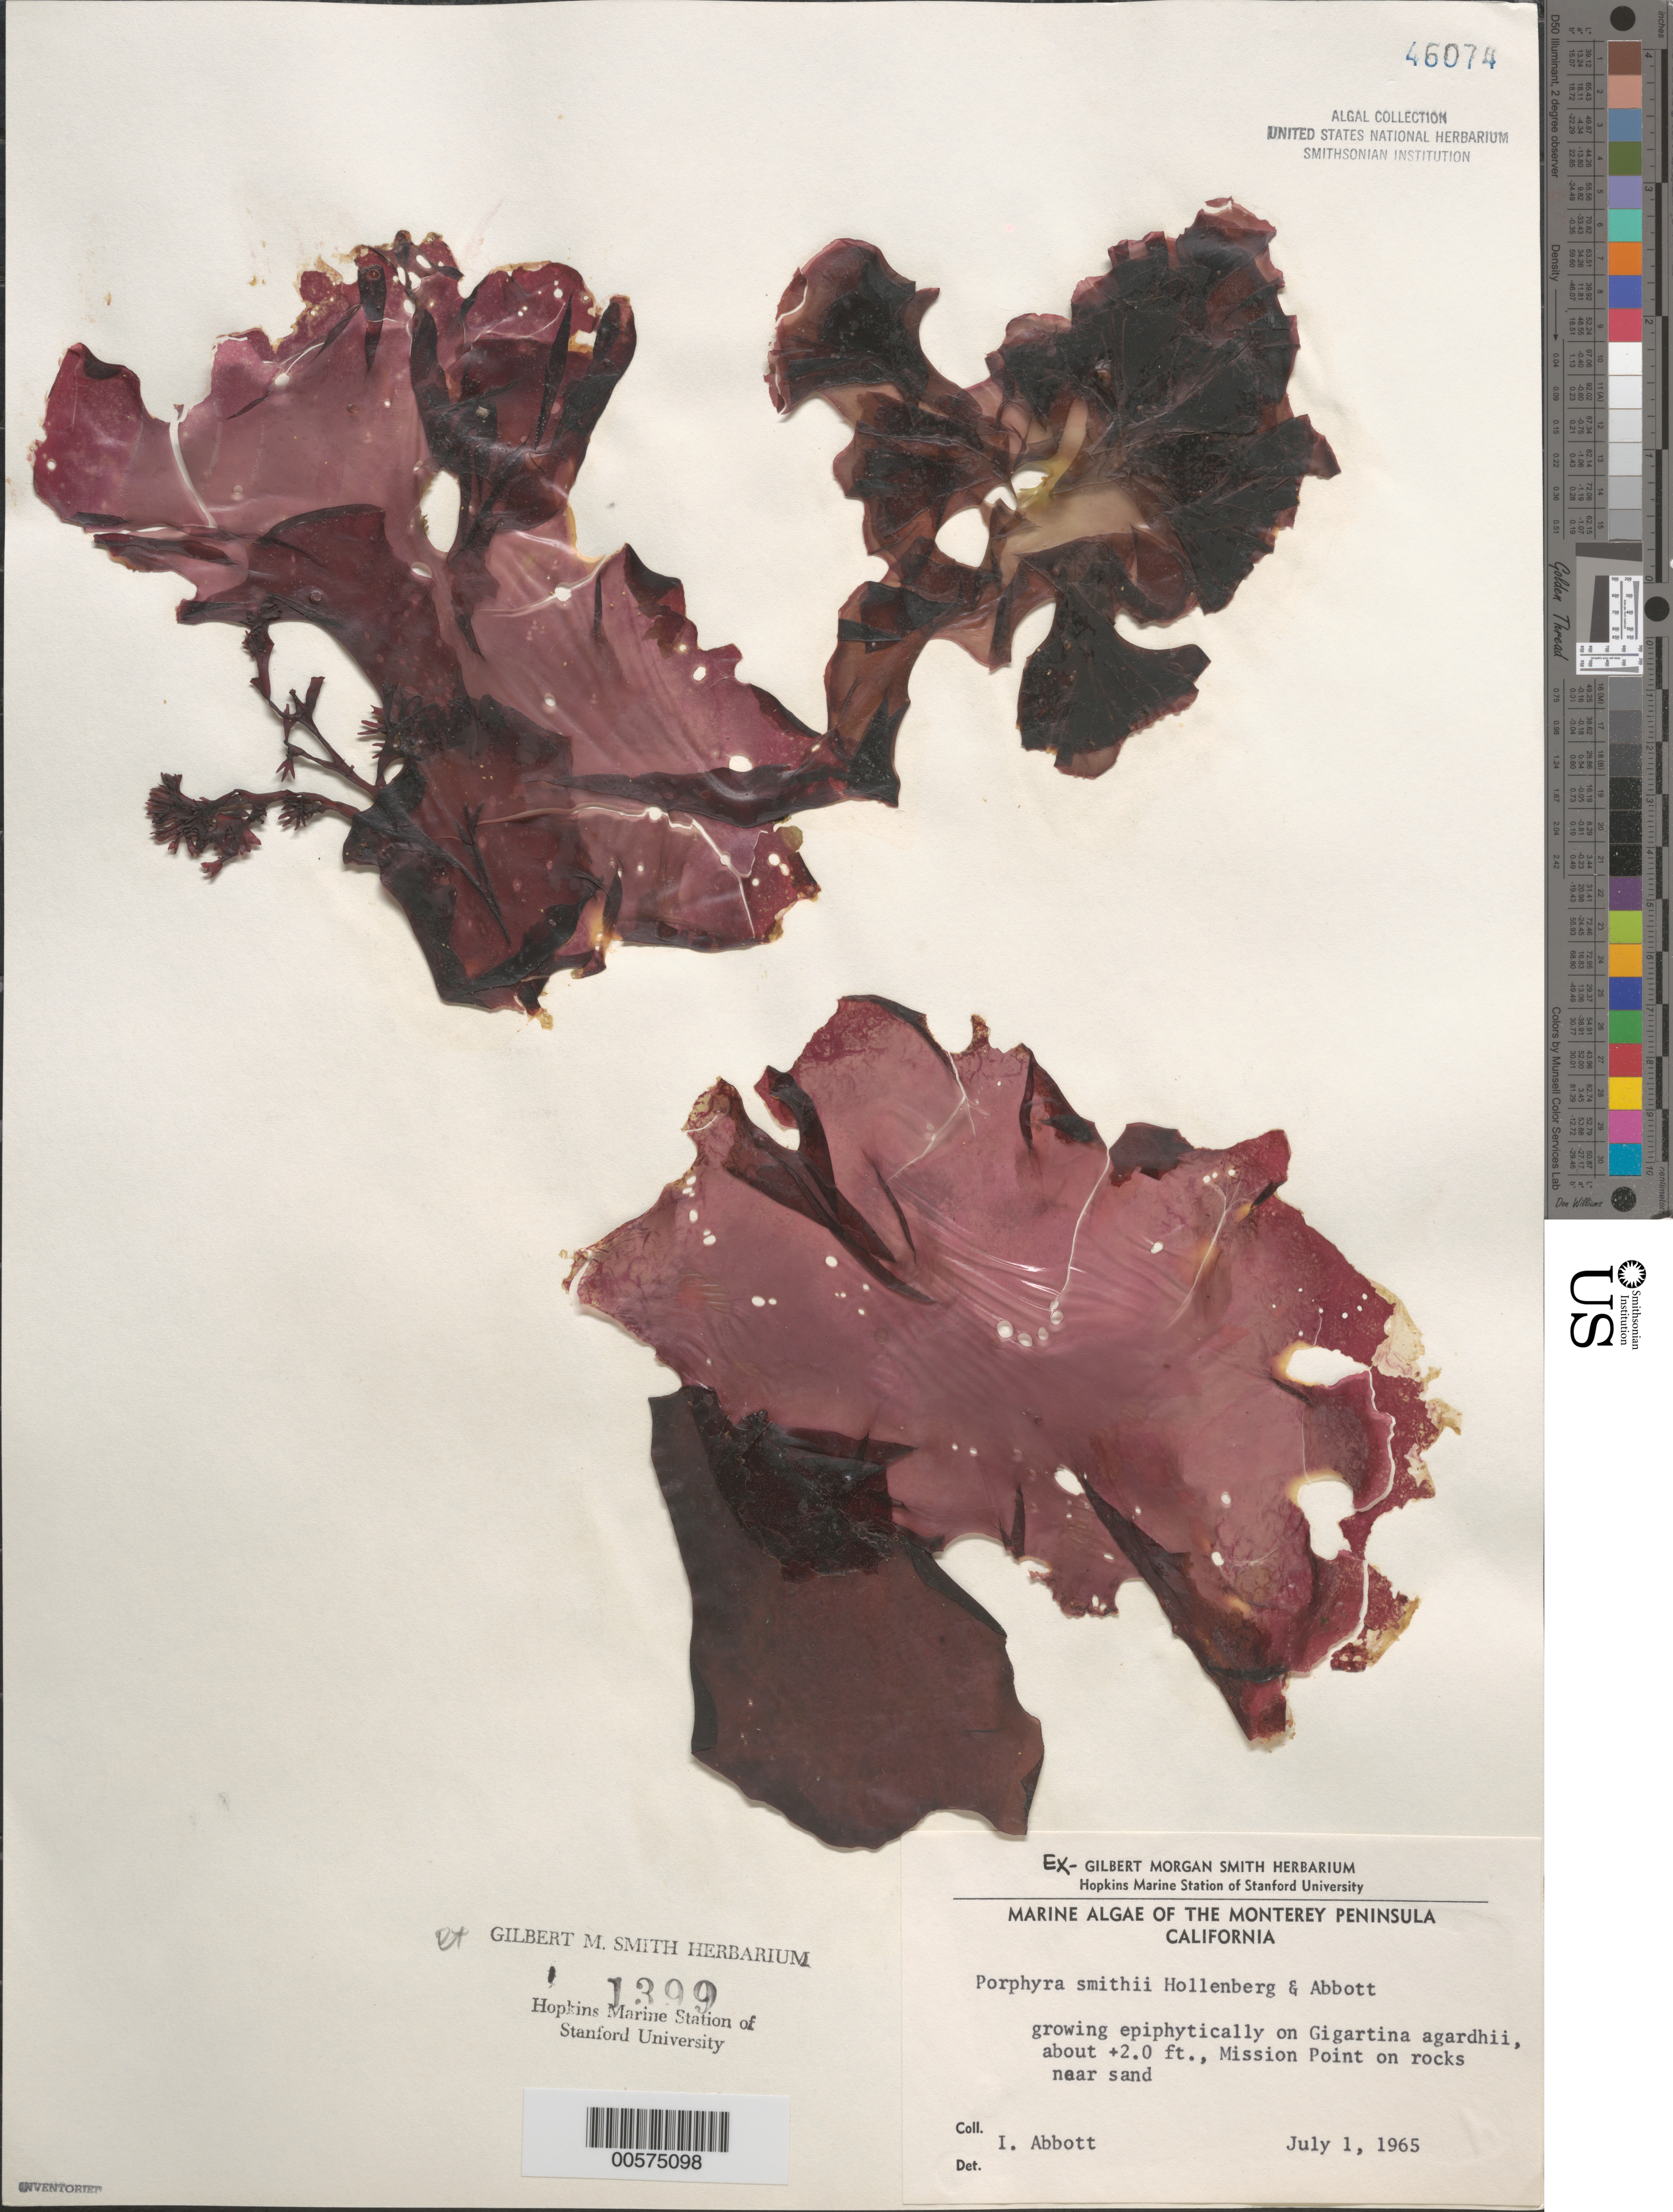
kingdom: Plantae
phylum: Rhodophyta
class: Bangiophyceae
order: Bangiales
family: Bangiaceae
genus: Pyropia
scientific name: Pyropia smithii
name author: (Hollenb. & I.A. Abbott) S.C. Lindstrom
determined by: Algae name updating Project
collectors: I. A. Abbott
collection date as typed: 01 Jul 1965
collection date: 1965-07-01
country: United States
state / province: California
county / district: Monterey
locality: Mission Point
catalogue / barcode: US 46074